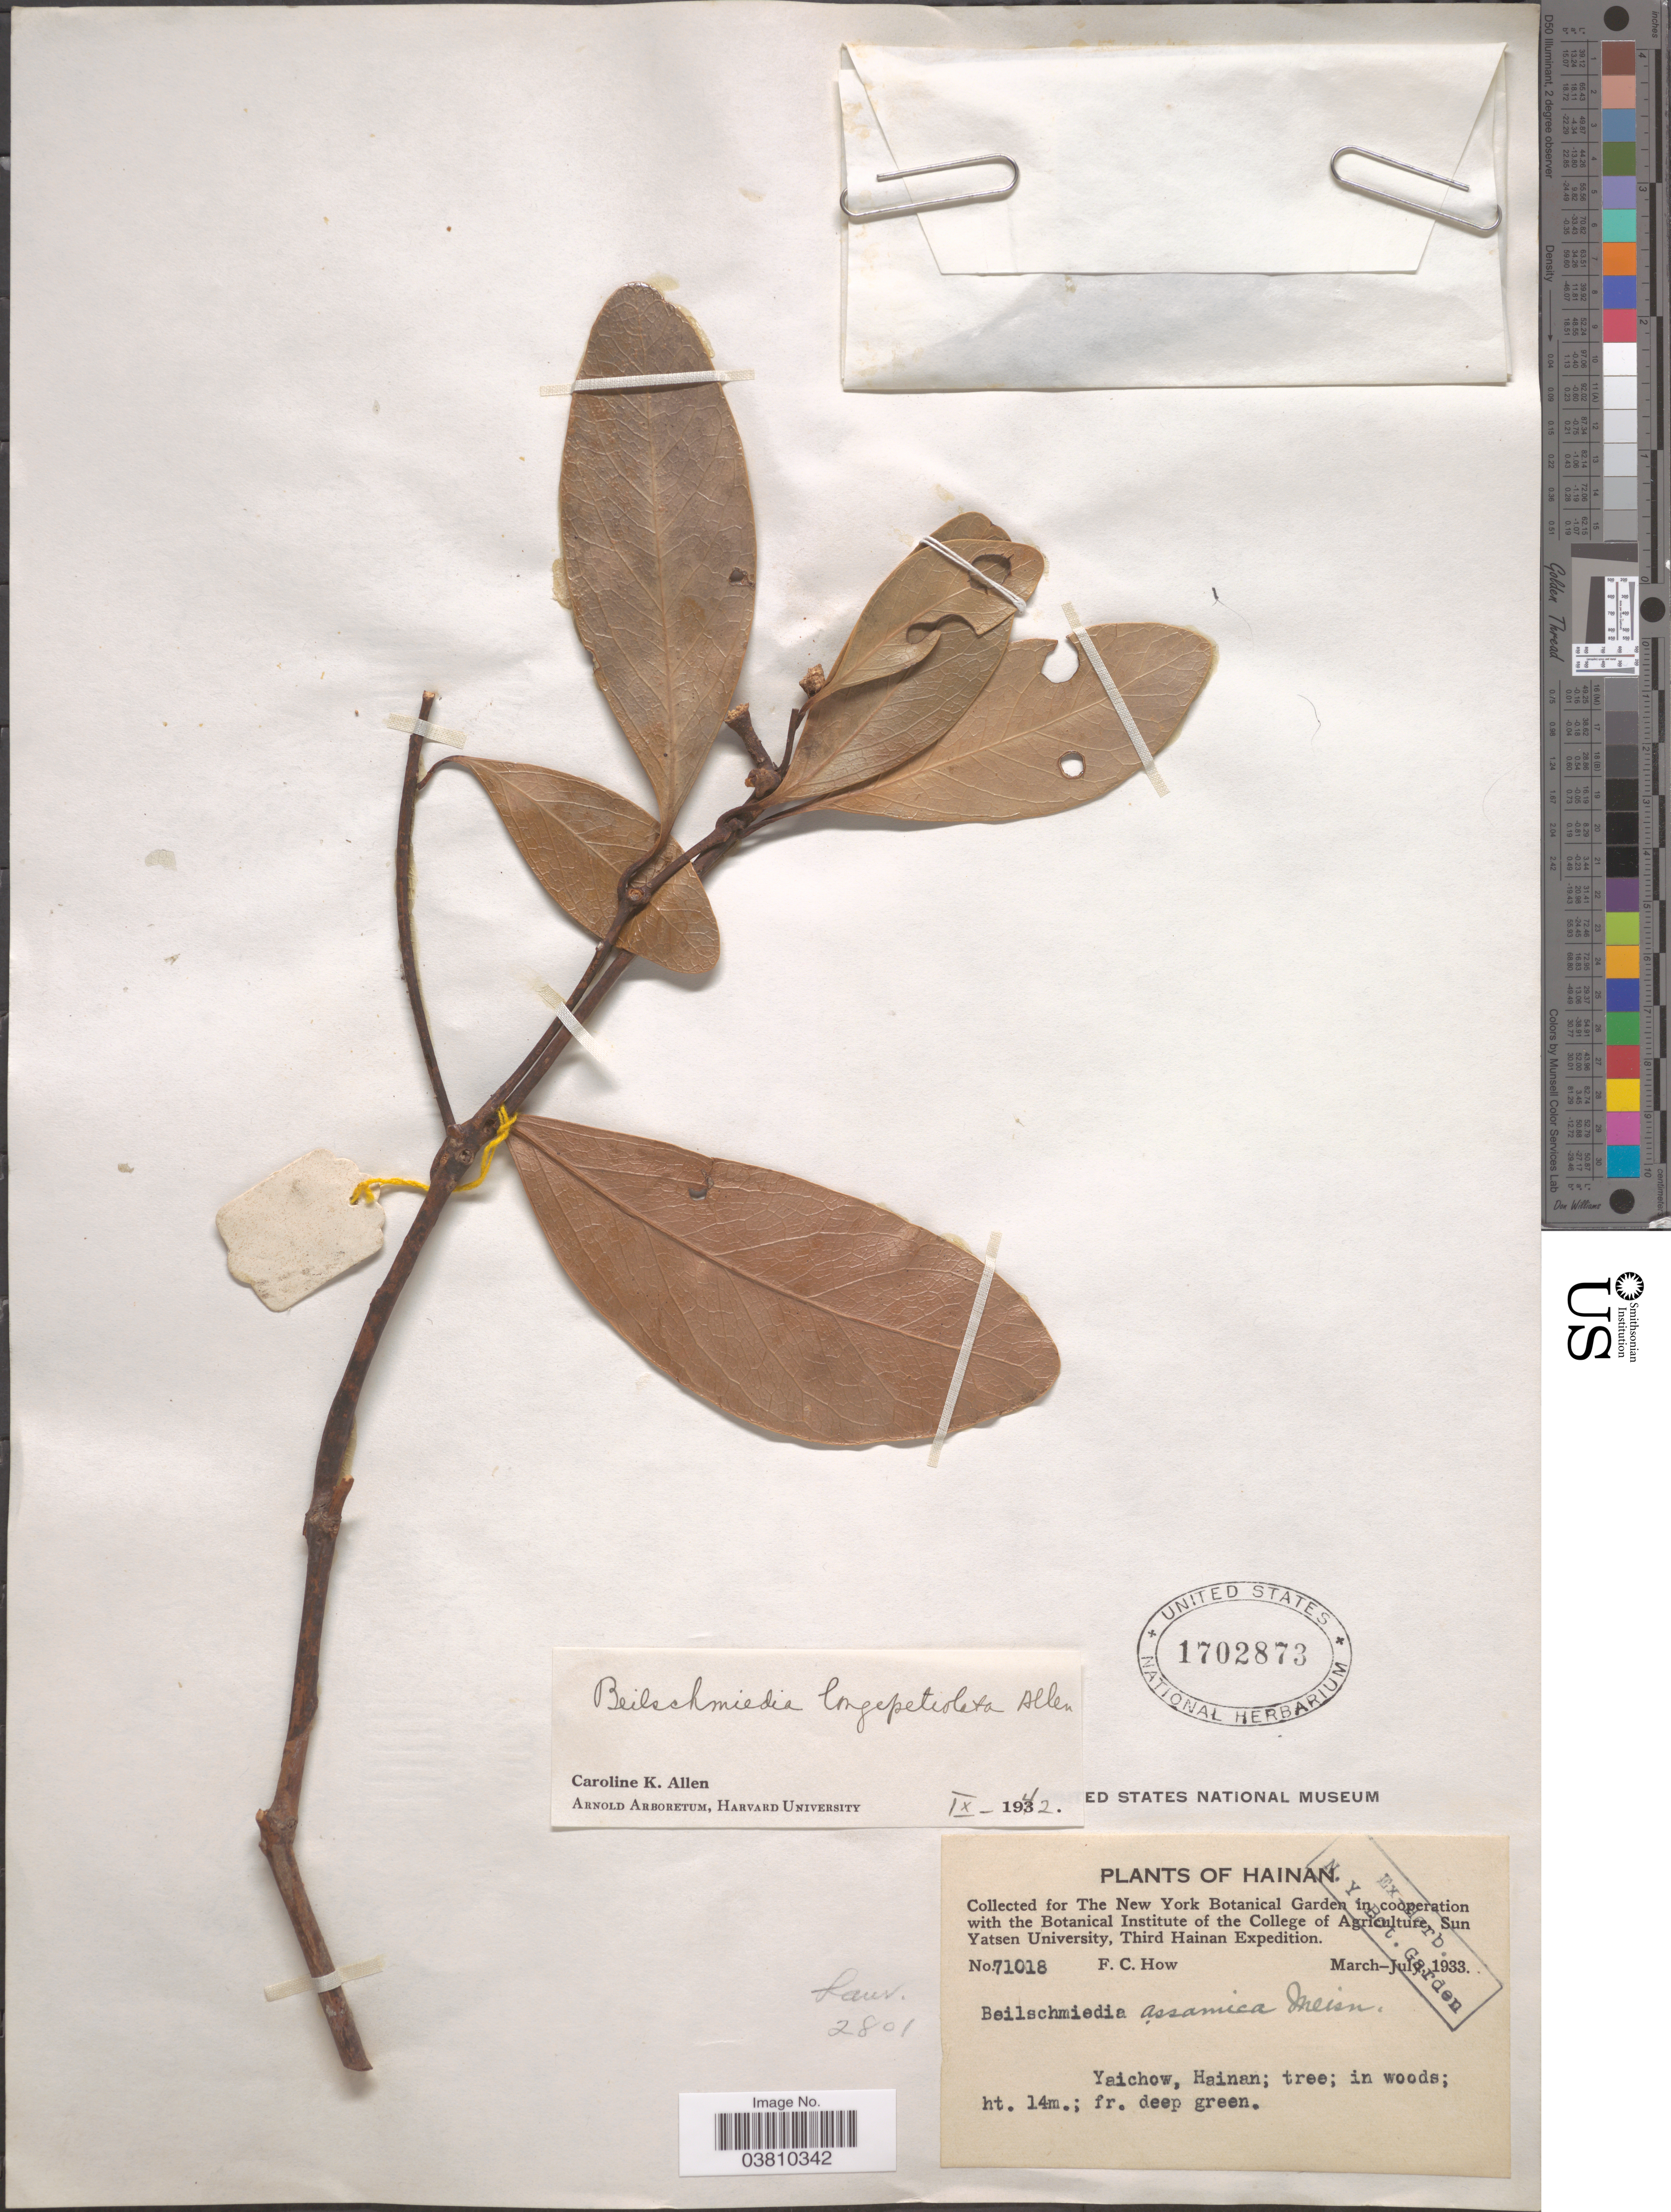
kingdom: Plantae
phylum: Tracheophyta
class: Magnoliopsida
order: Laurales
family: Lauraceae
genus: Beilschmiedia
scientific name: Beilschmiedia longepetiolata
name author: C.K. Allen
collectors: F. C. How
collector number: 71018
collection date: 1933-03/1933-07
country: China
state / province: Hainan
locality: Yaichow, Hainan.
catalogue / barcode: US 1702873